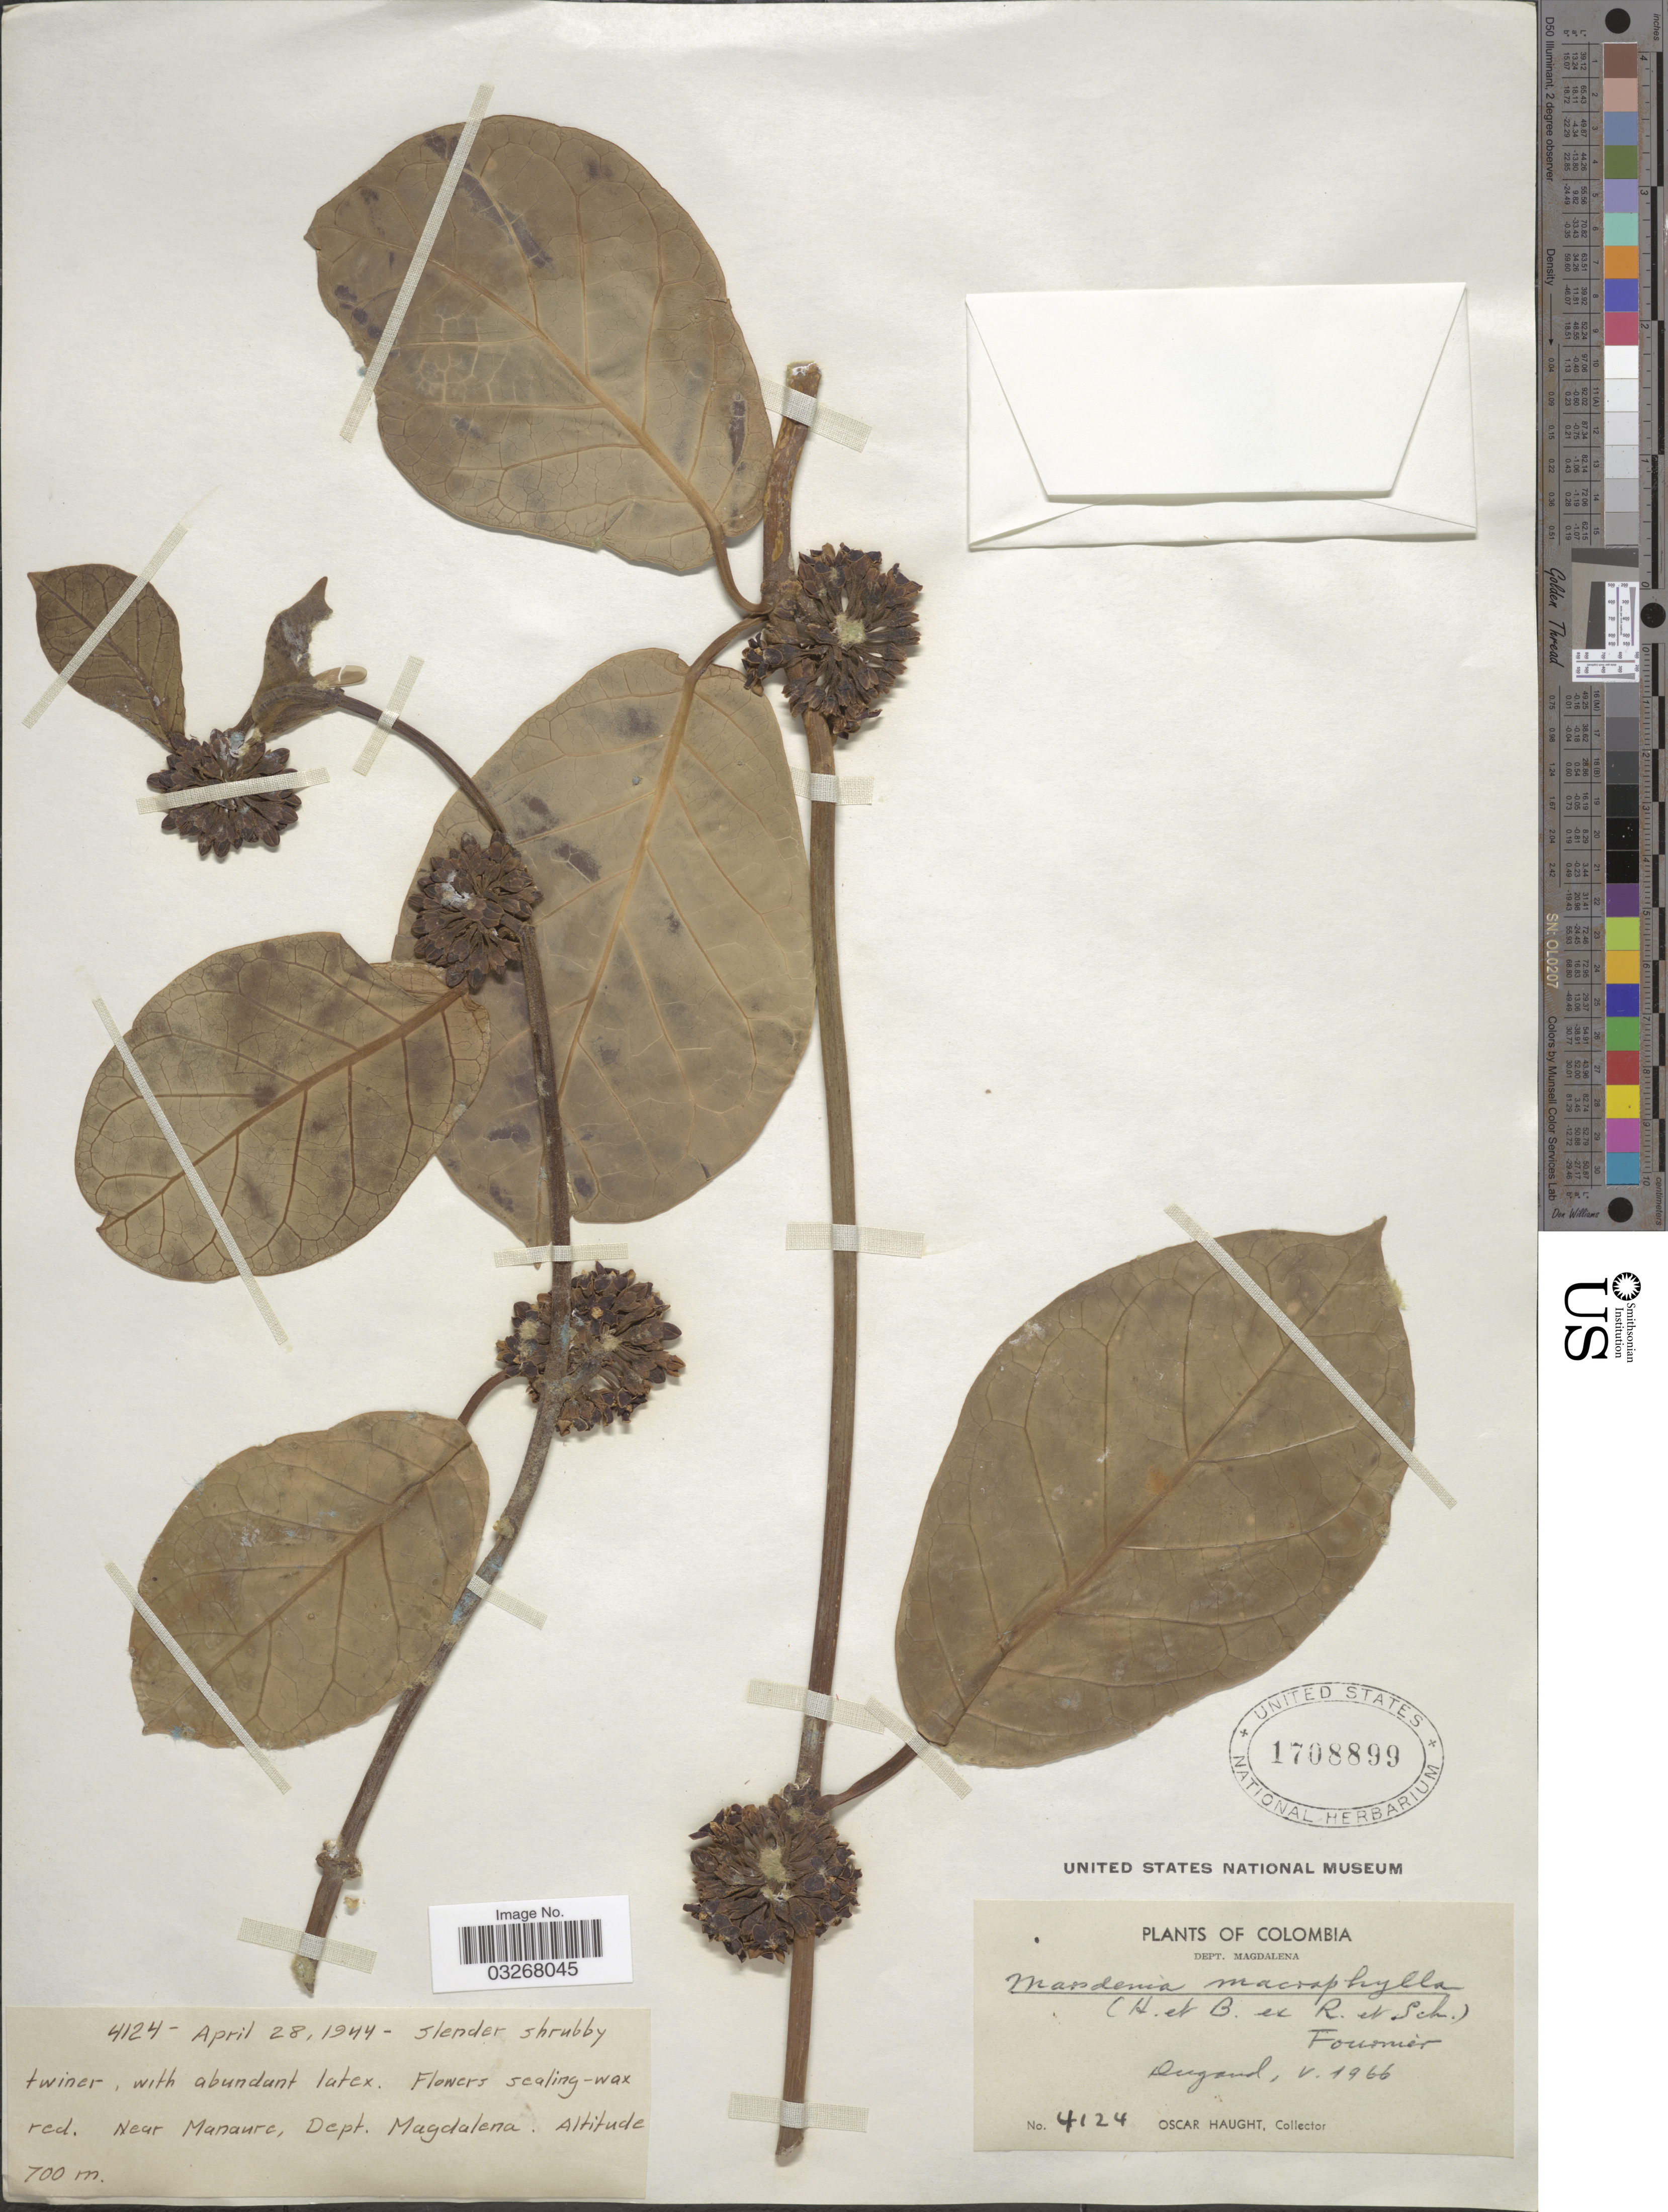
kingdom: Plantae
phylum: Tracheophyta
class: Magnoliopsida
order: Gentianales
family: Apocynaceae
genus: Marsdenia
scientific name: Marsdenia macrophylla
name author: (Humb. & Bonpl. ex Schult.) E. Fourn.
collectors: O. Haught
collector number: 4124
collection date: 1944-04-28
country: Colombia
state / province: Magdalena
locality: Near Manaure, Dept. Magdalena.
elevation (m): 700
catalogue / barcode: US 1708899